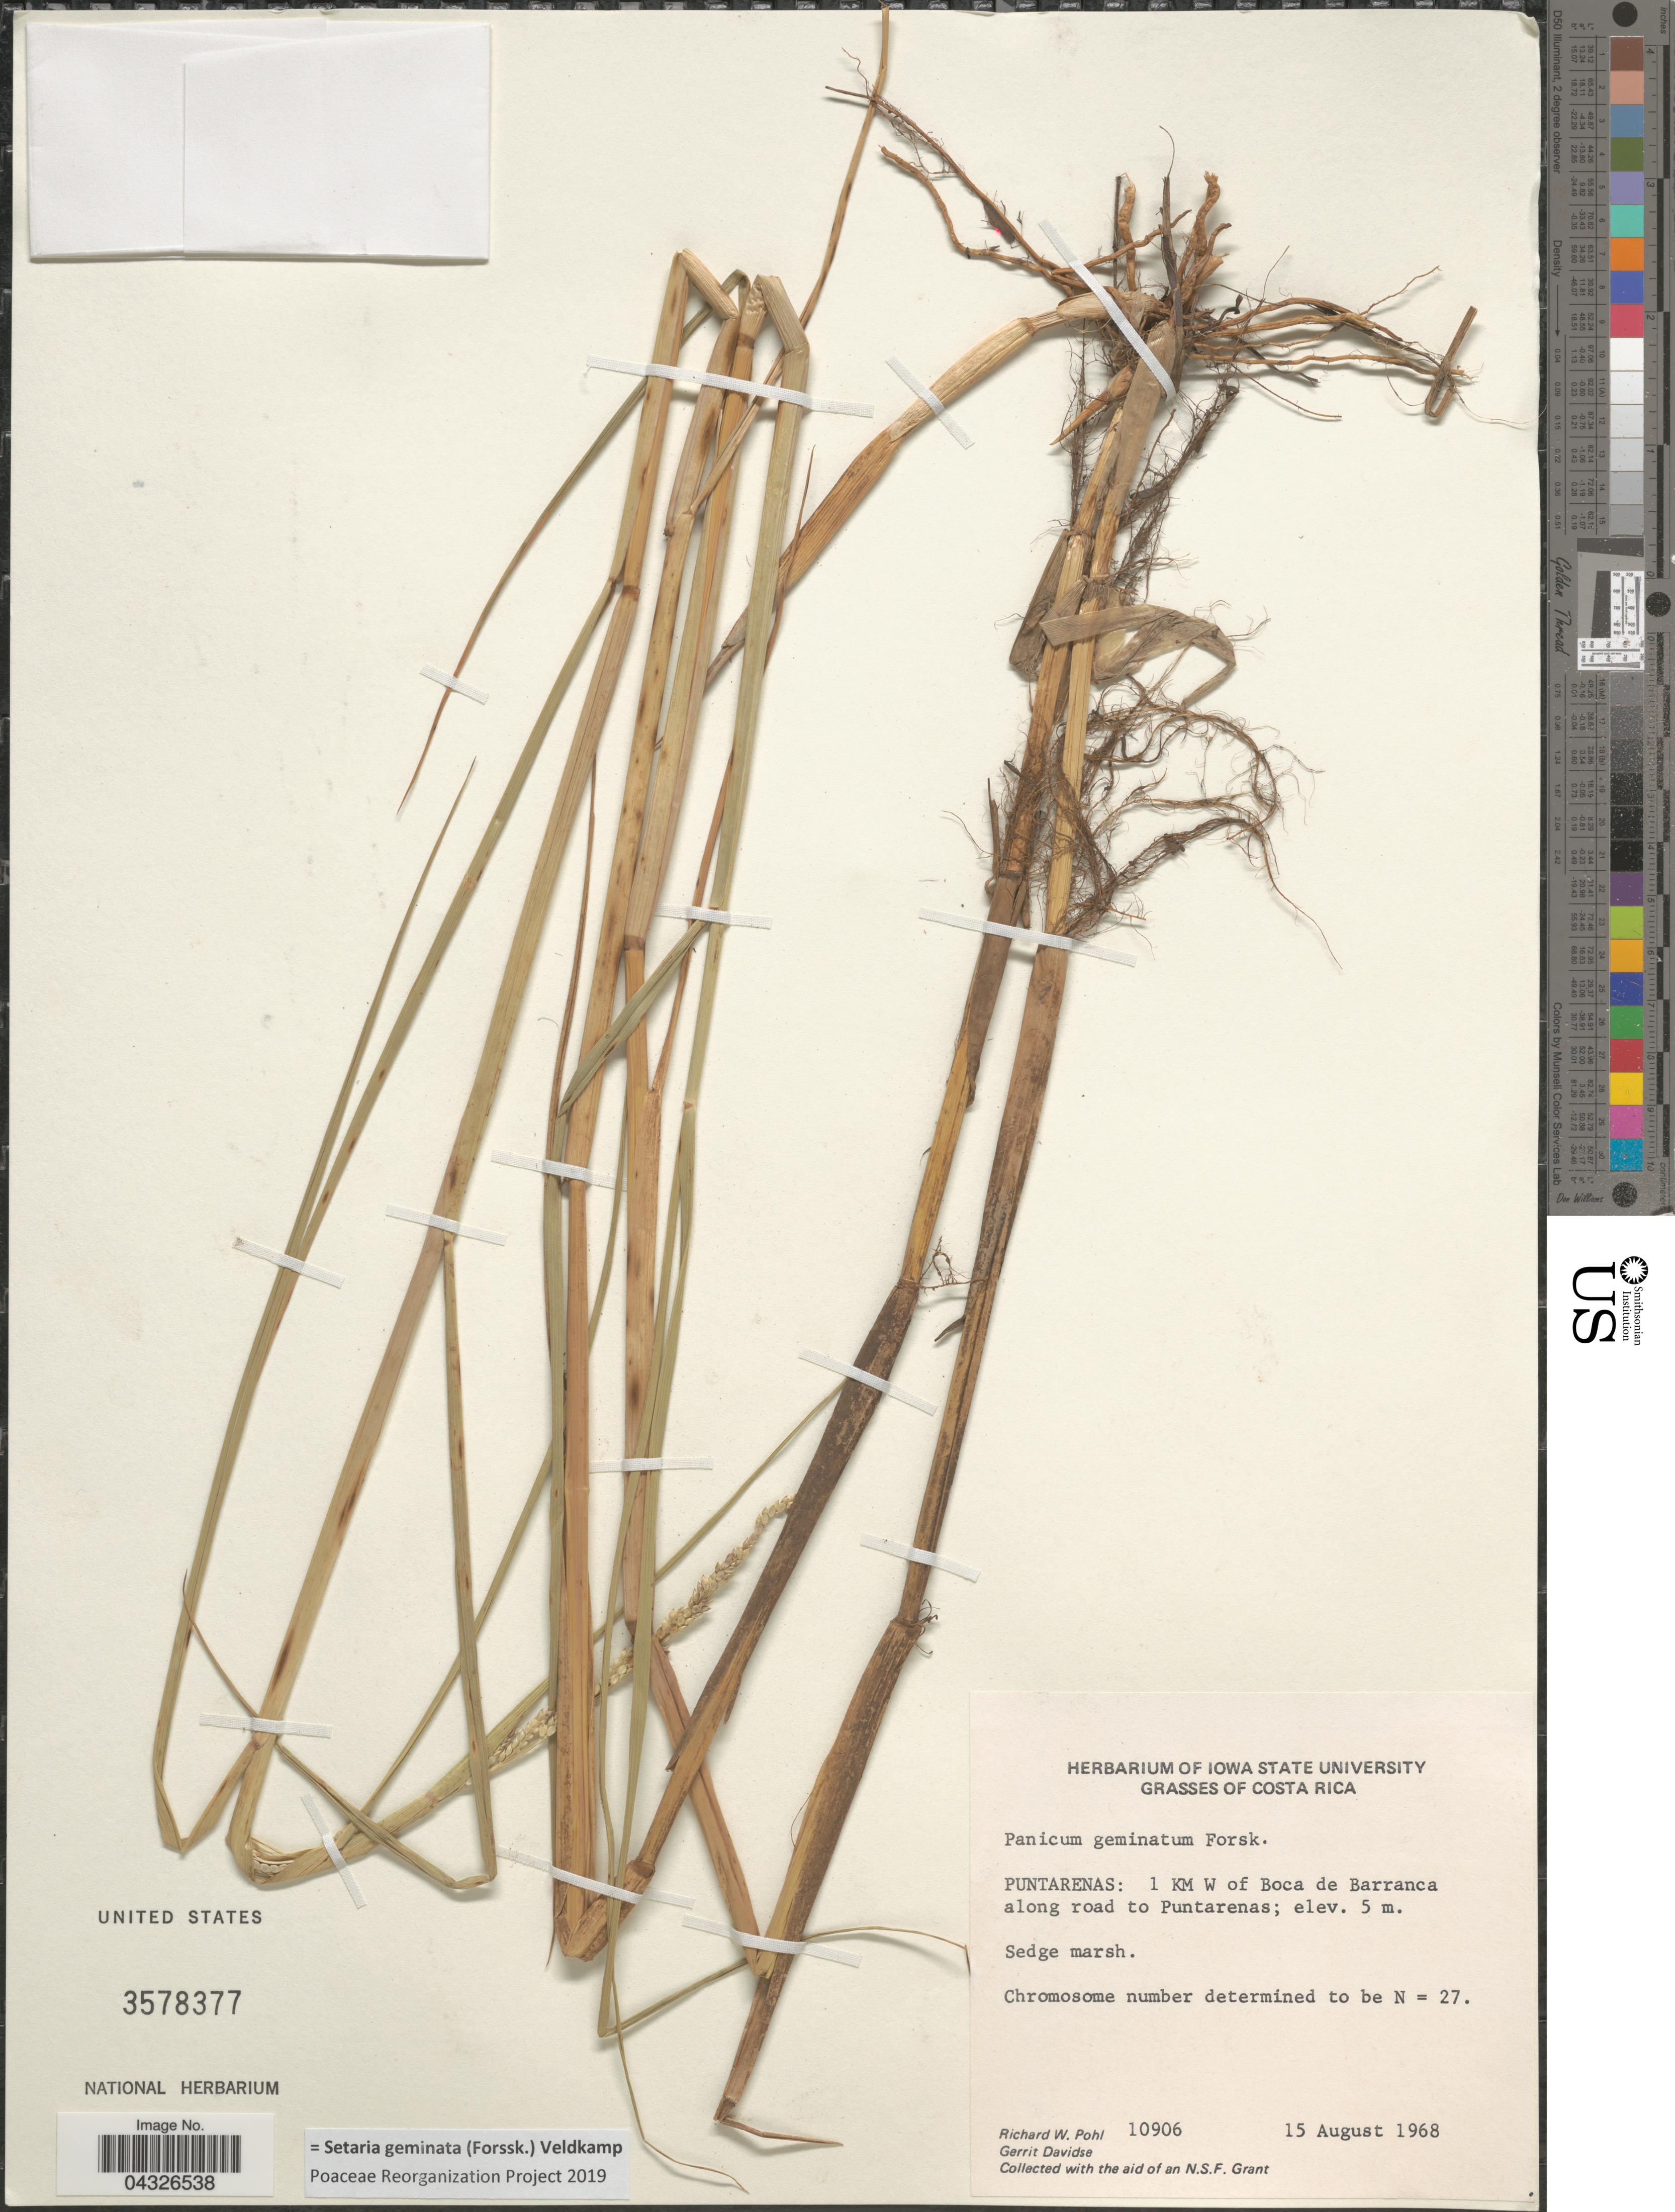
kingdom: Plantae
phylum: Tracheophyta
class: Liliopsida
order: Poales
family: Poaceae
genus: Setaria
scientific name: Setaria geminata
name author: (Forssk.) Veldkamp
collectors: R. W. Pohl & G. Davidse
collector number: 10906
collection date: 1968-08-15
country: Costa Rica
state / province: Puntarenas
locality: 1 KM W of Boca de Barranca along road to Puntarenas.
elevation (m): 5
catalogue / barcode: US 3578377